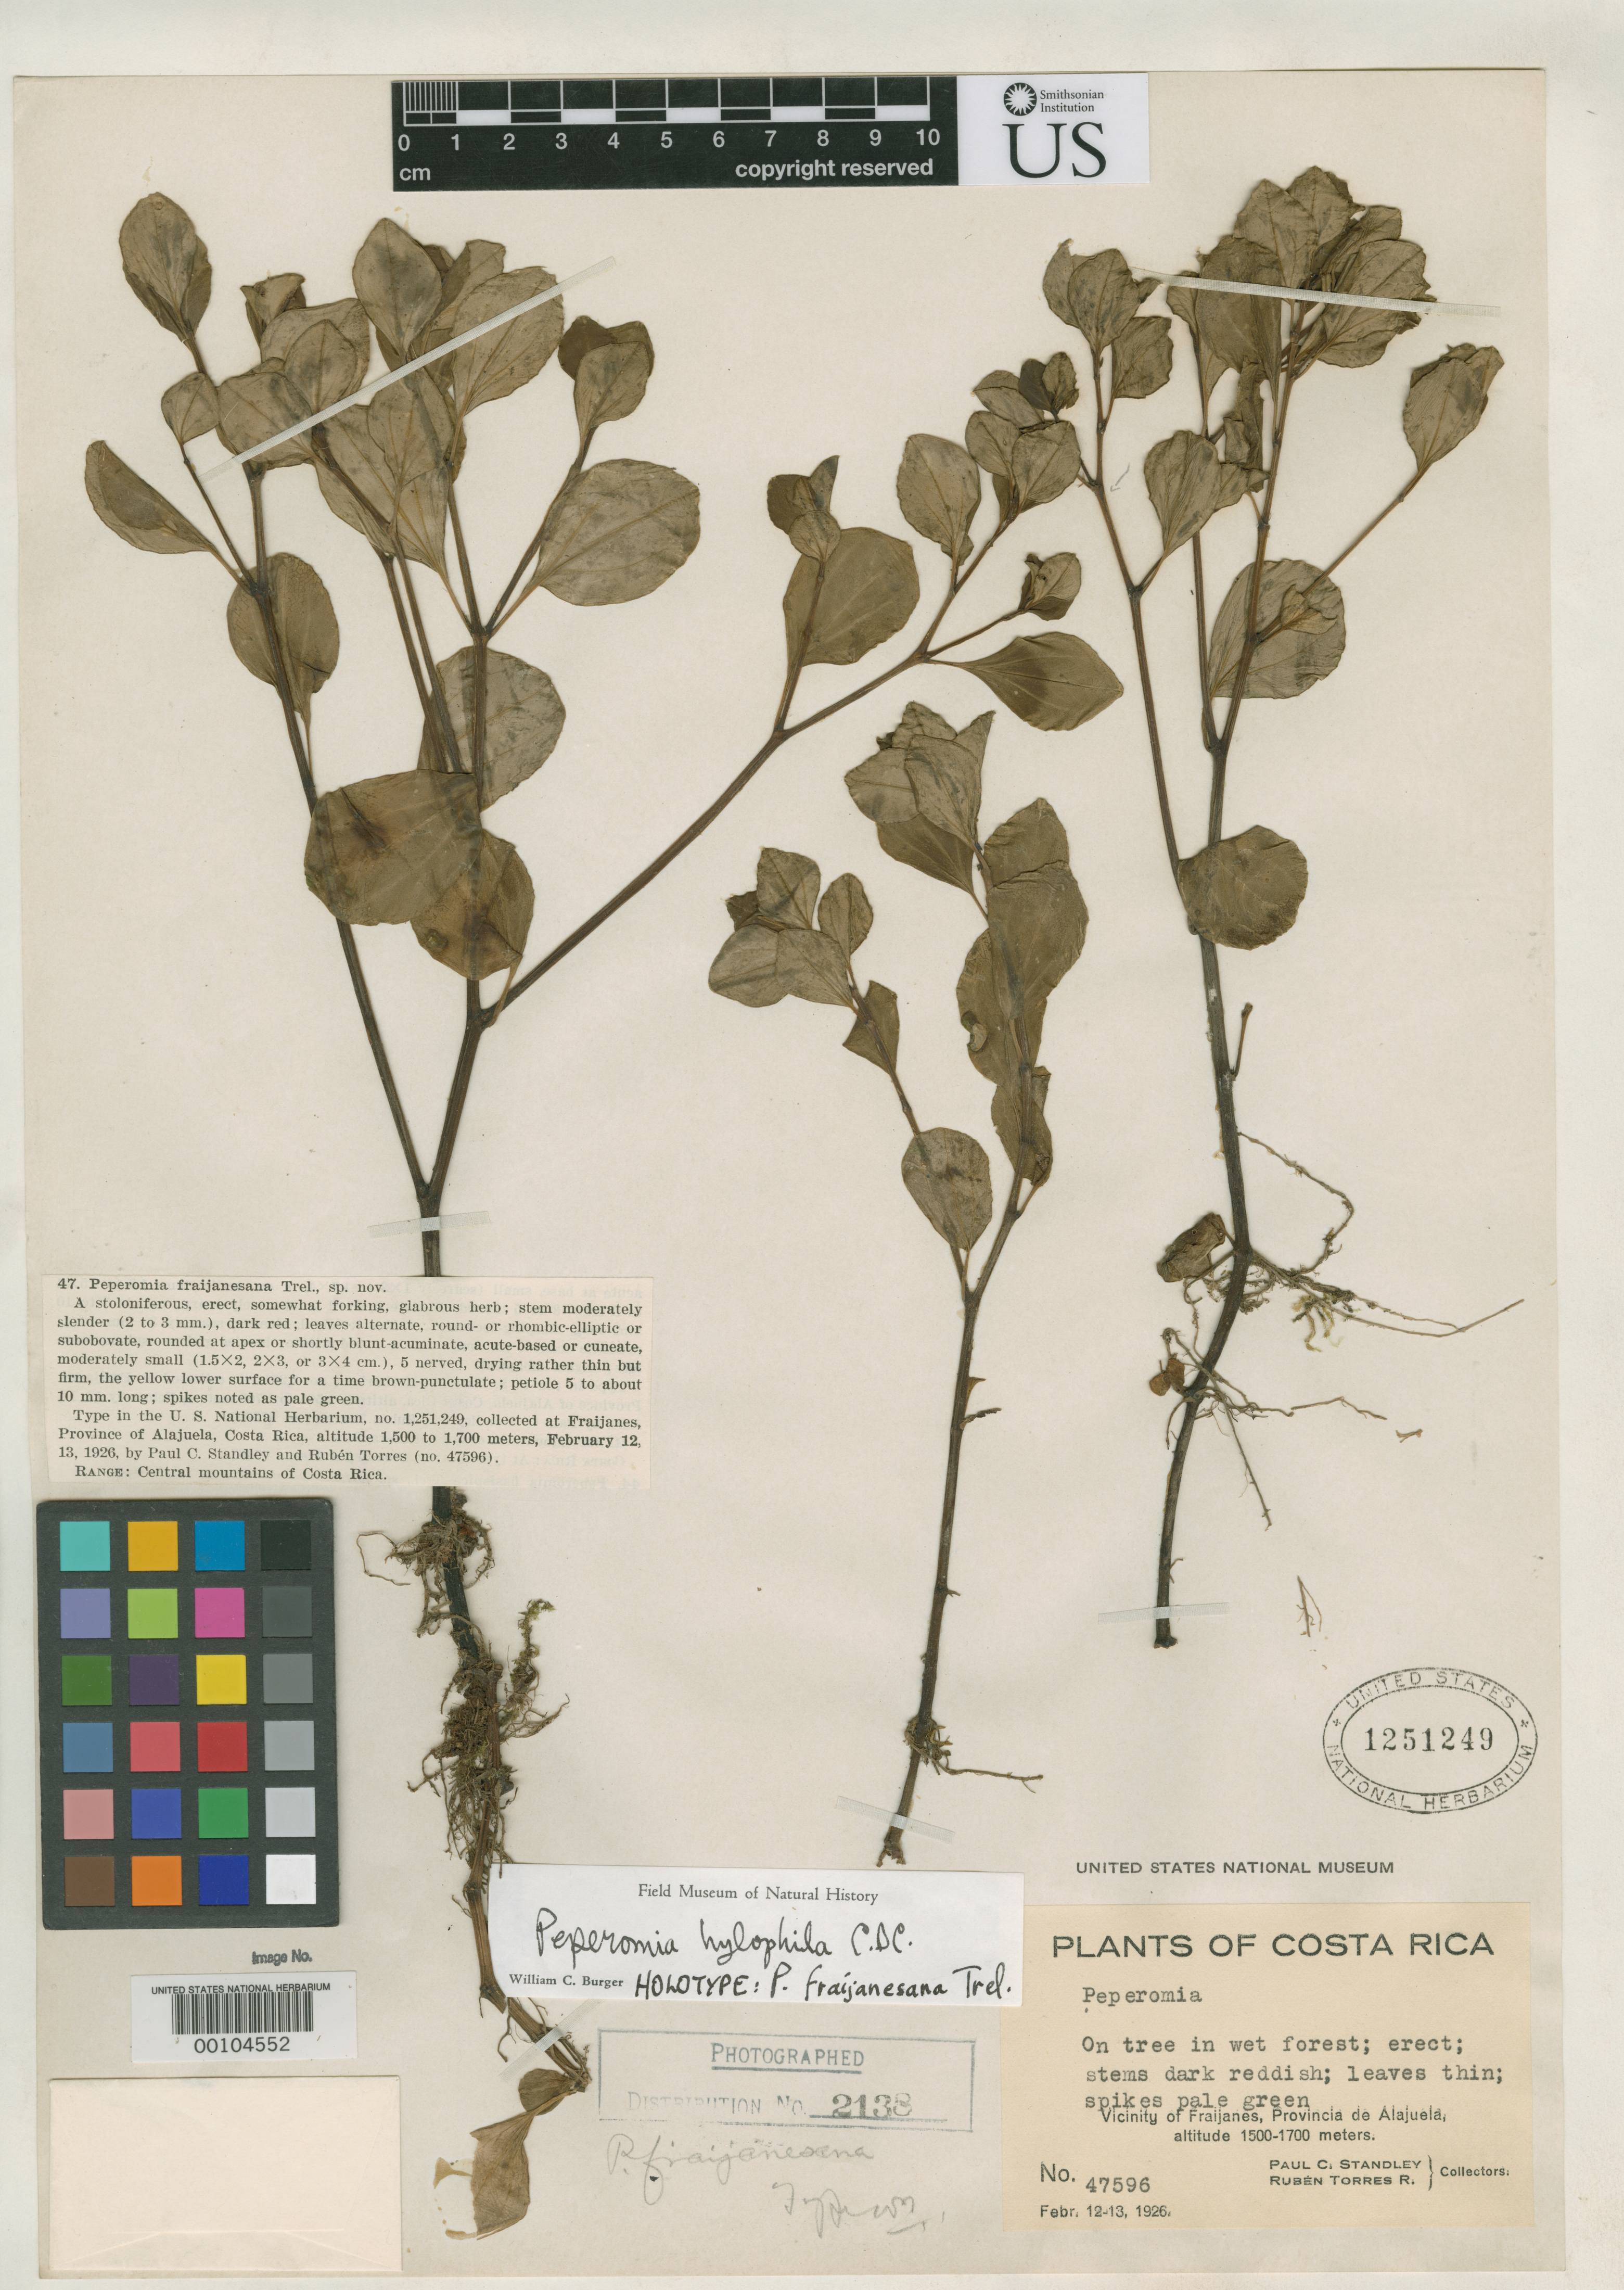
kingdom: Plantae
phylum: Tracheophyta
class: Magnoliopsida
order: Piperales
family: Piperaceae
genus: Peperomia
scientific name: Peperomia fraijanesana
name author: Trel.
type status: Holotype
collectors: P. C. Standley & R. Torres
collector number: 47596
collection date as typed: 12 Feb 1926 to 13 Feb 1926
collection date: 1926-02-12/1926-02-13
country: Costa Rica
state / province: Alajuela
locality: Fraijanes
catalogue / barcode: US 1251249